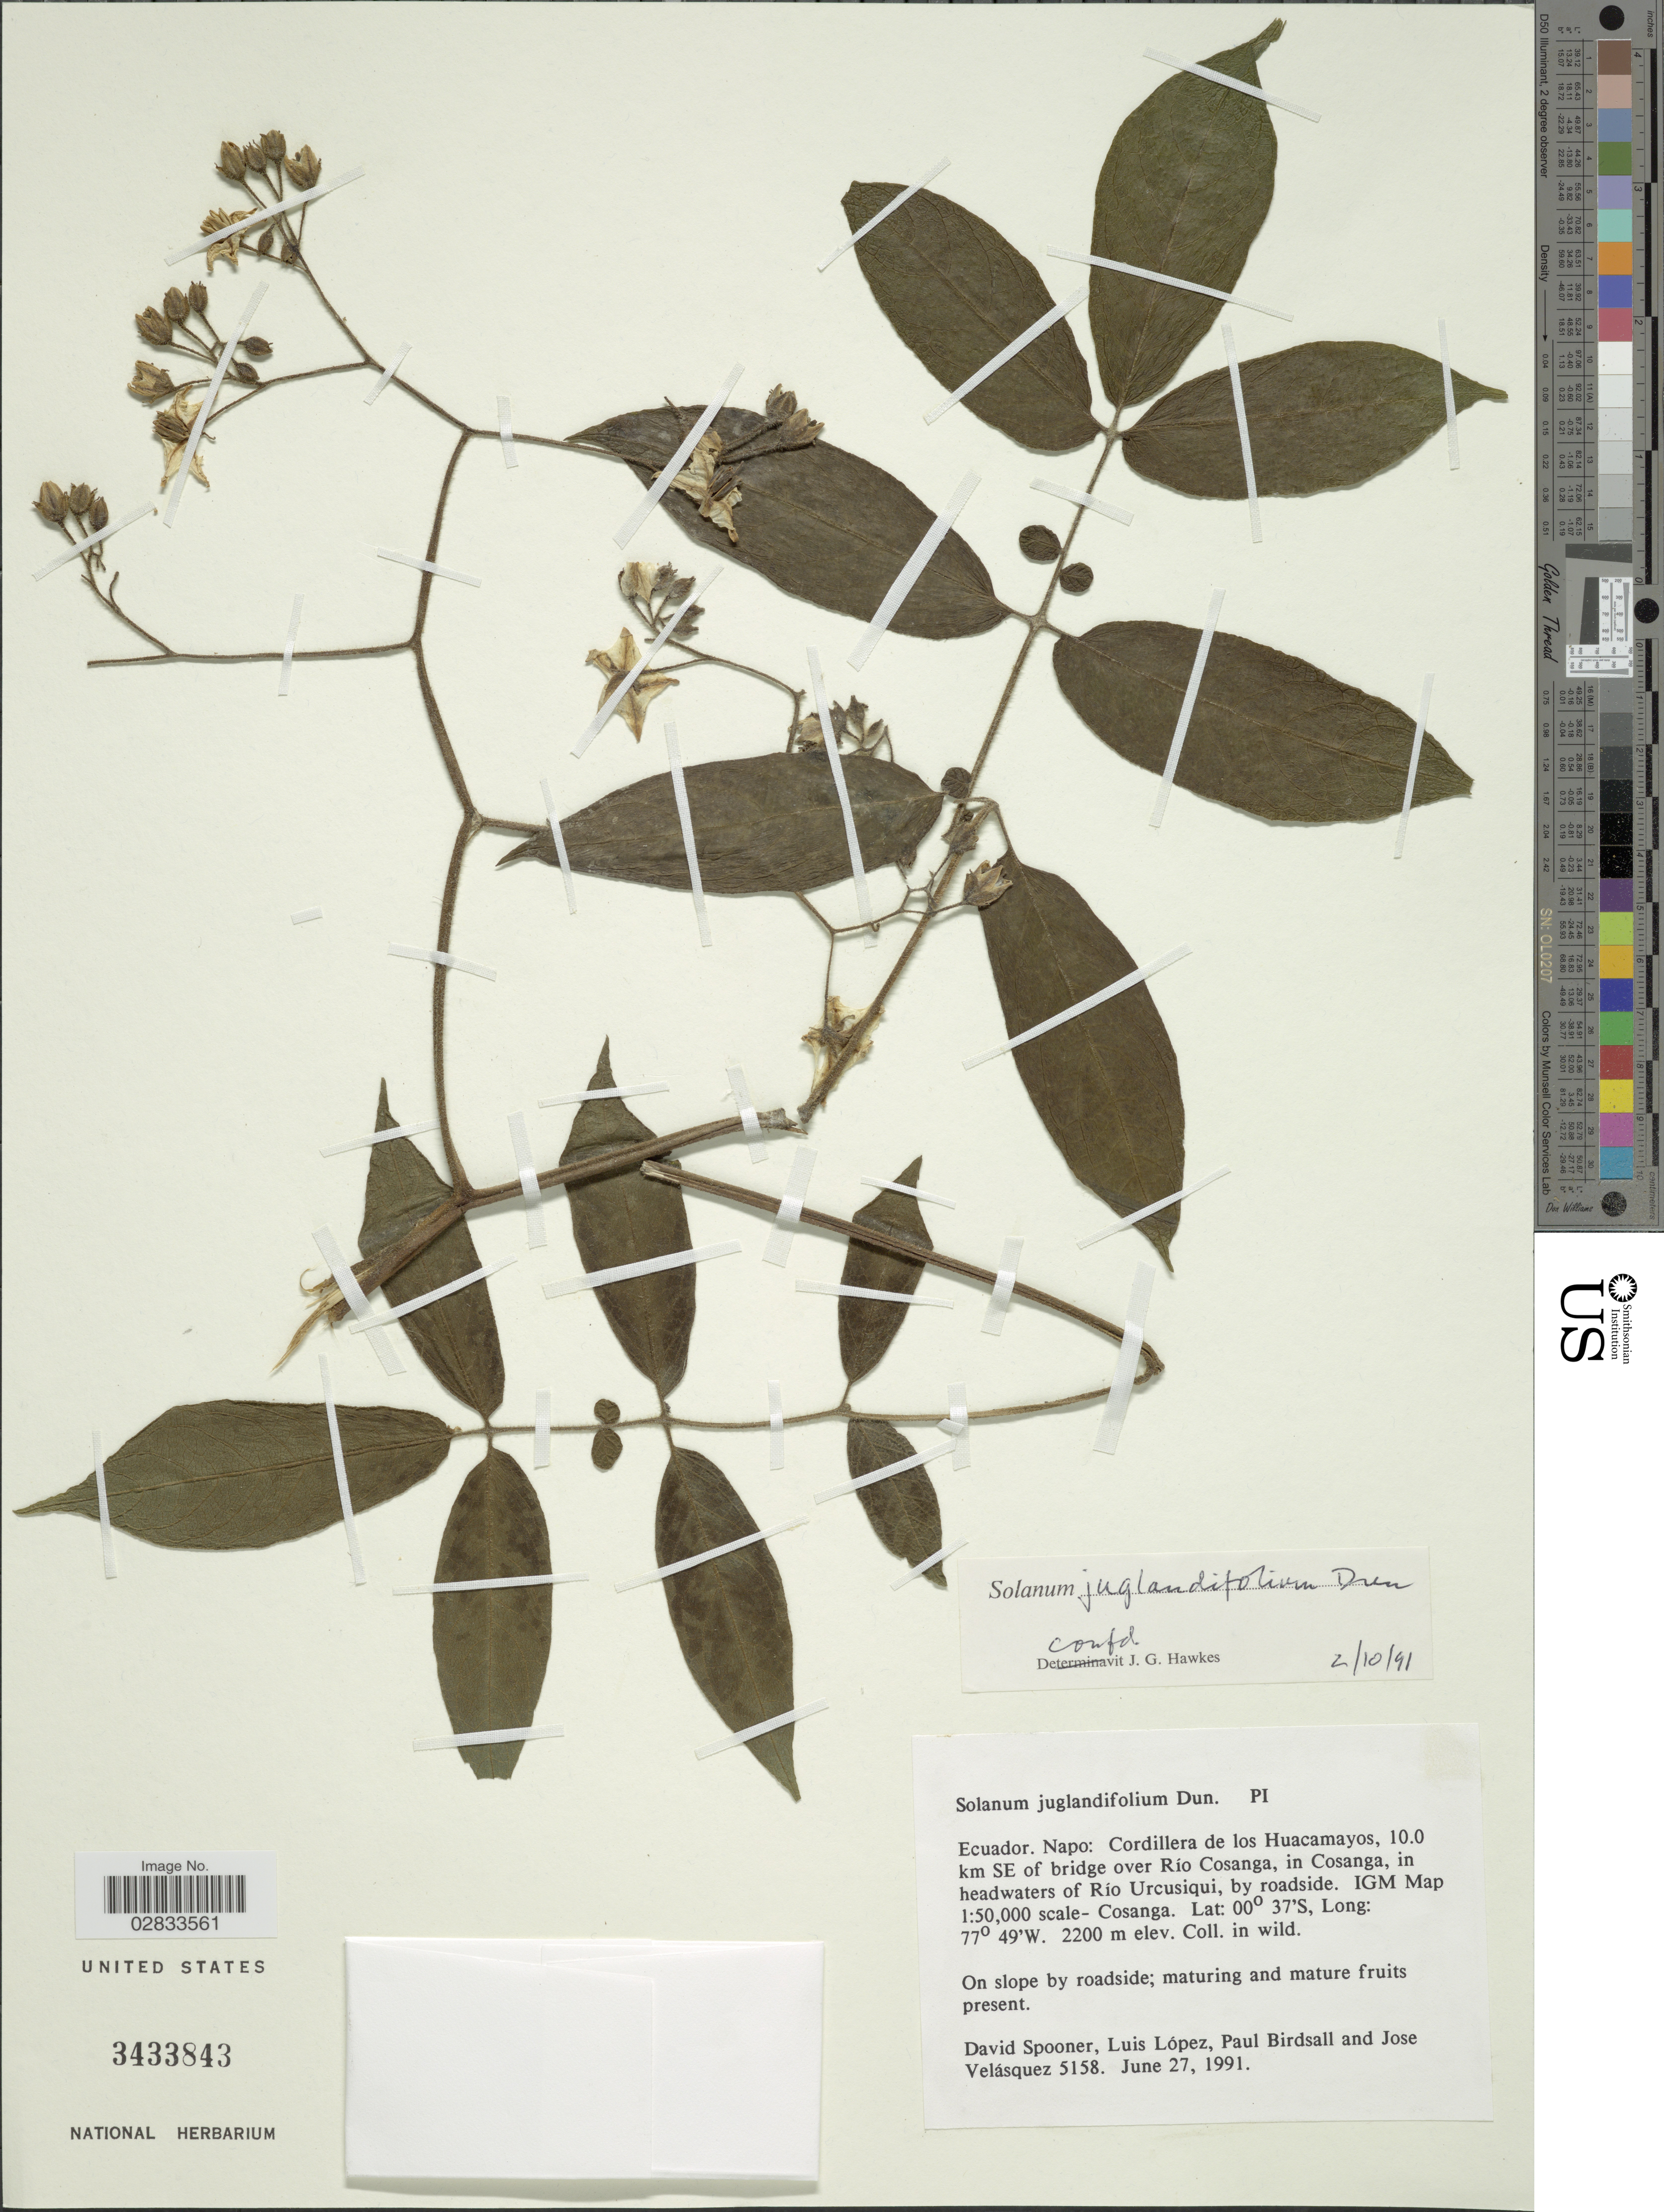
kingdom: Plantae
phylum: Tracheophyta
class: Magnoliopsida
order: Solanales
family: Solanaceae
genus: Solanum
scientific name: Solanum juglandifolium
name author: Dunal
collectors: D. Spooner, L. López, P. Birdsall & J. Velasquez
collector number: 5158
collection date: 1991-06-27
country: Ecuador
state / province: Napo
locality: Cordillera de los Huacamayos, 10.0 km SE of bridge over Rio Cosanga, in Cosanga, in headwaters of Río Urcusiqui, by roadside, IGM Map 1:50,000 scale- Cosanga.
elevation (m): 2200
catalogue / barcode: US 3433843